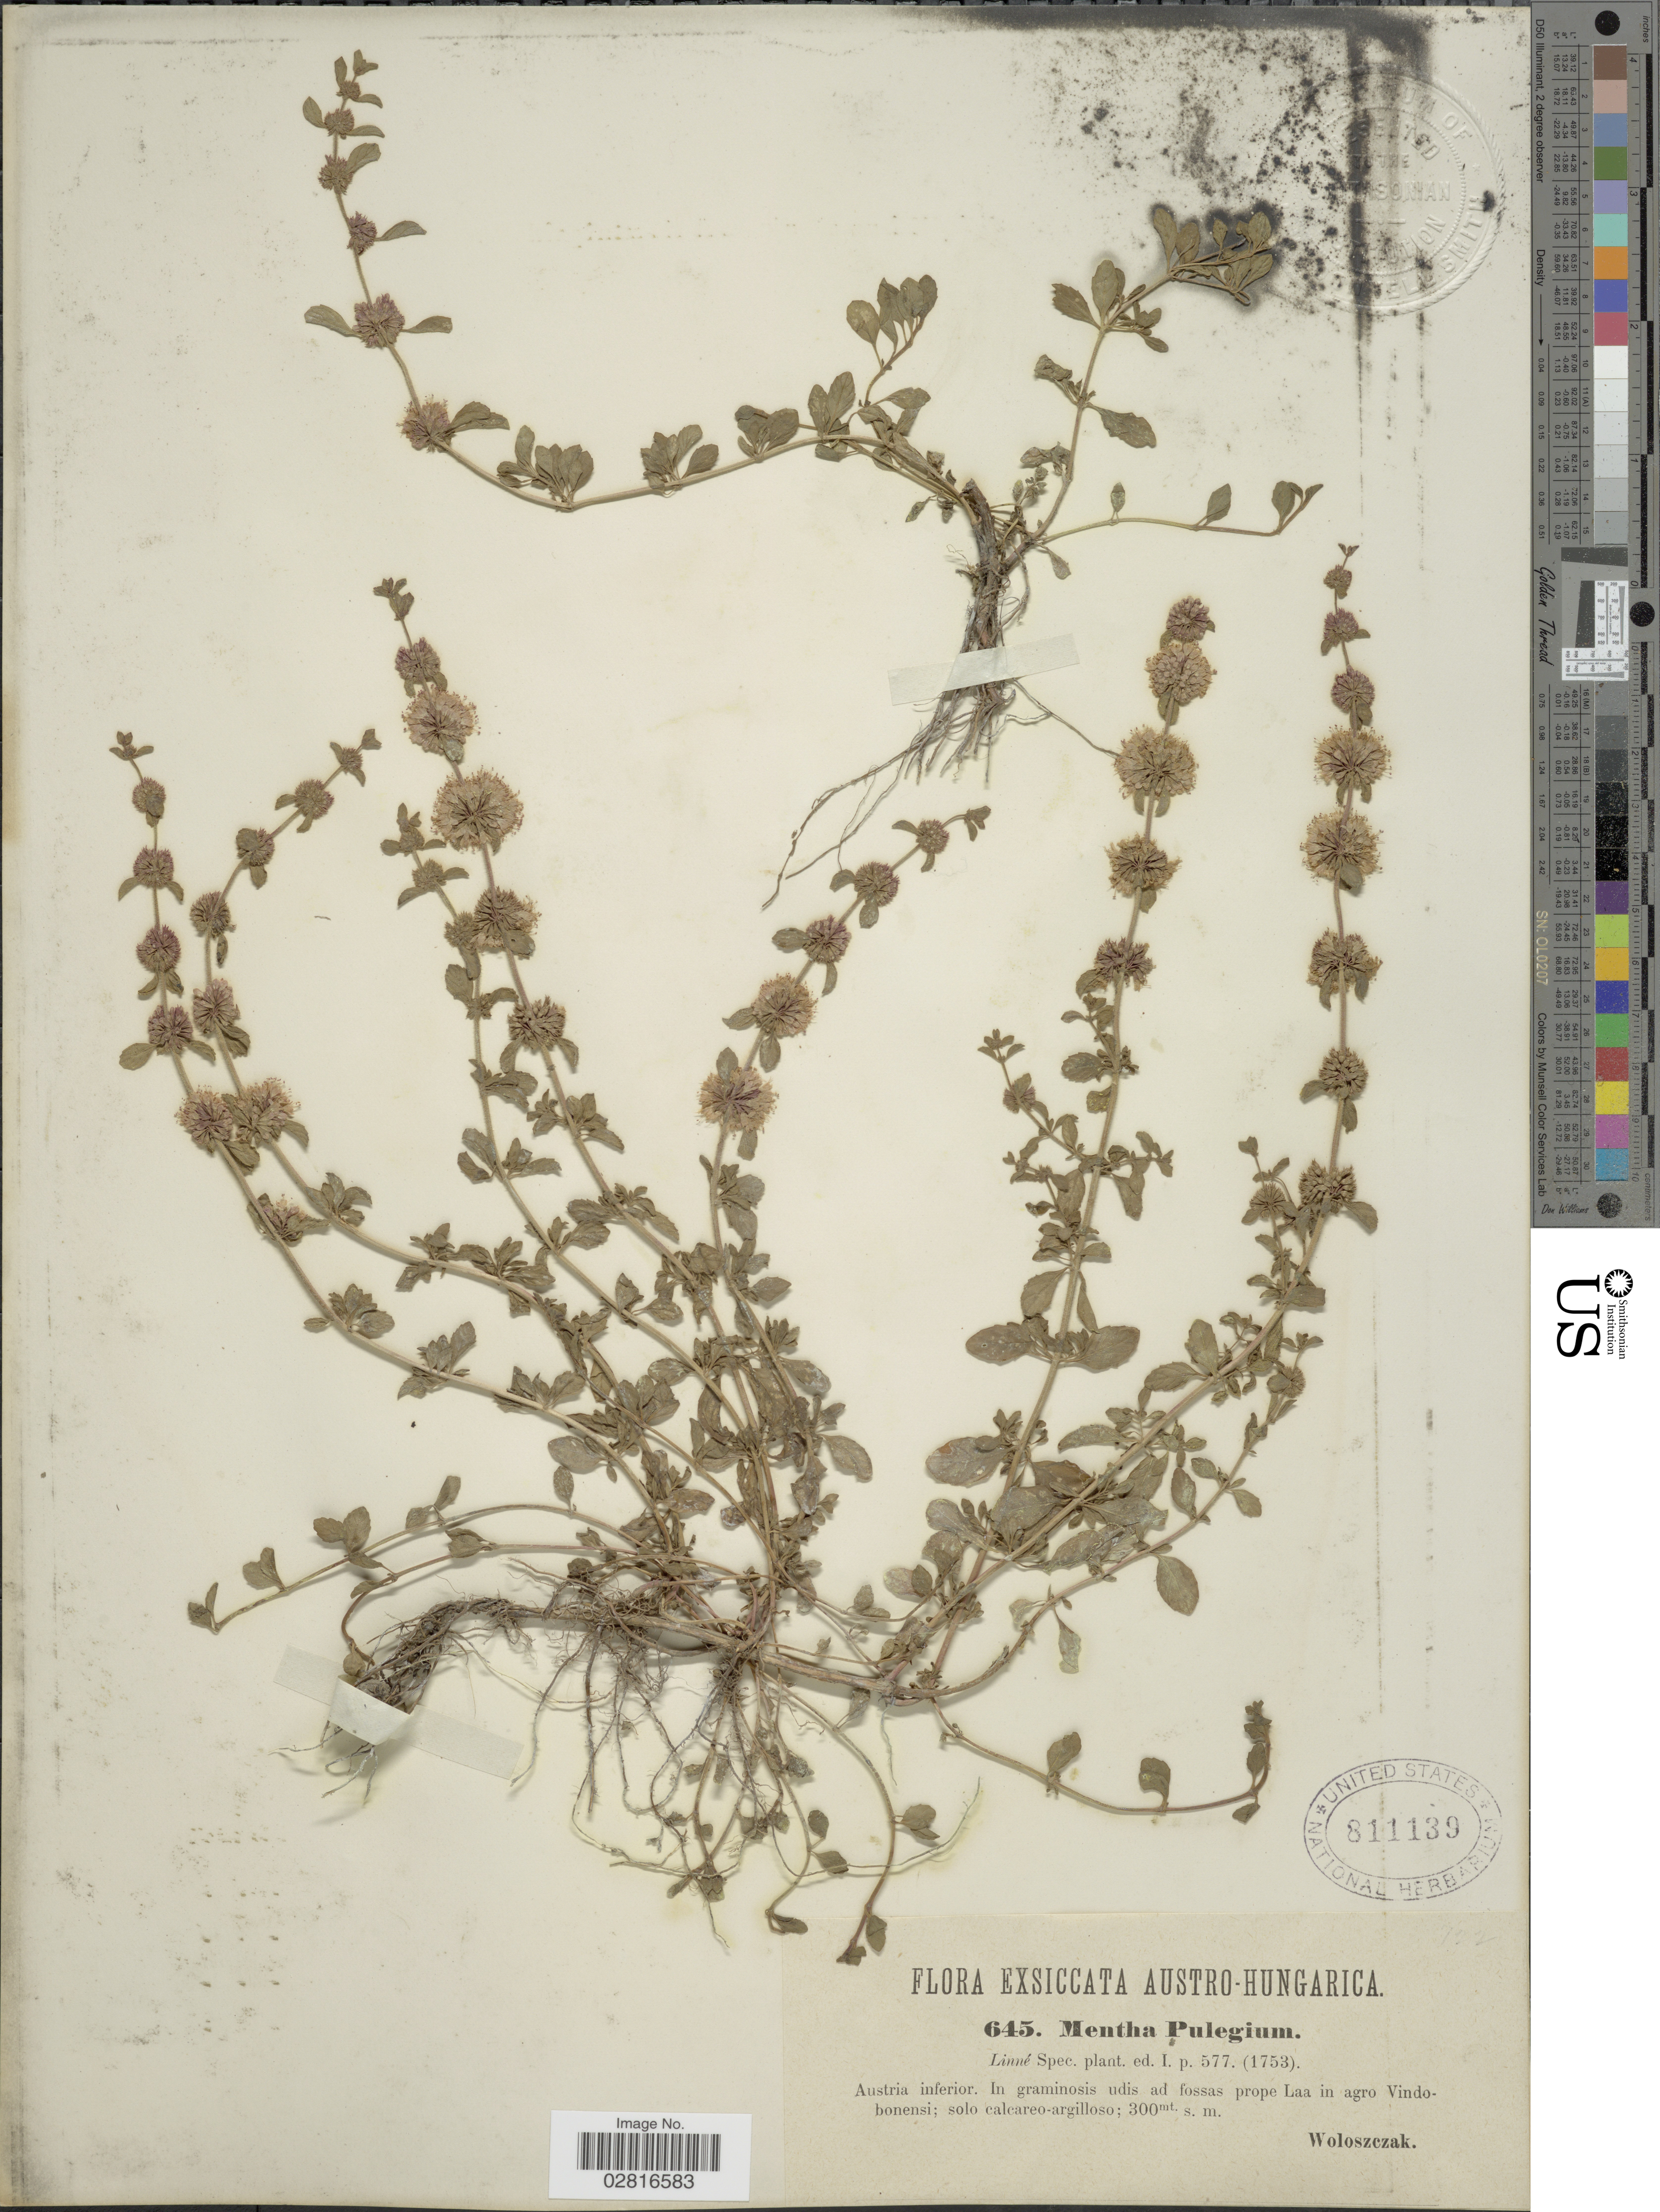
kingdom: Plantae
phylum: Tracheophyta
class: Magnoliopsida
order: Lamiales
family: Lamiaceae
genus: Mentha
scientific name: Mentha pulegium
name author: L.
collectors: E. Woloszczak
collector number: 645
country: Austria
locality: Austro-Hungarica. [unsure placement] Austria inferior. In graminosis udis ad fossas prope Laa in agro Vindobonensi.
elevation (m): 300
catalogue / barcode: US 811139